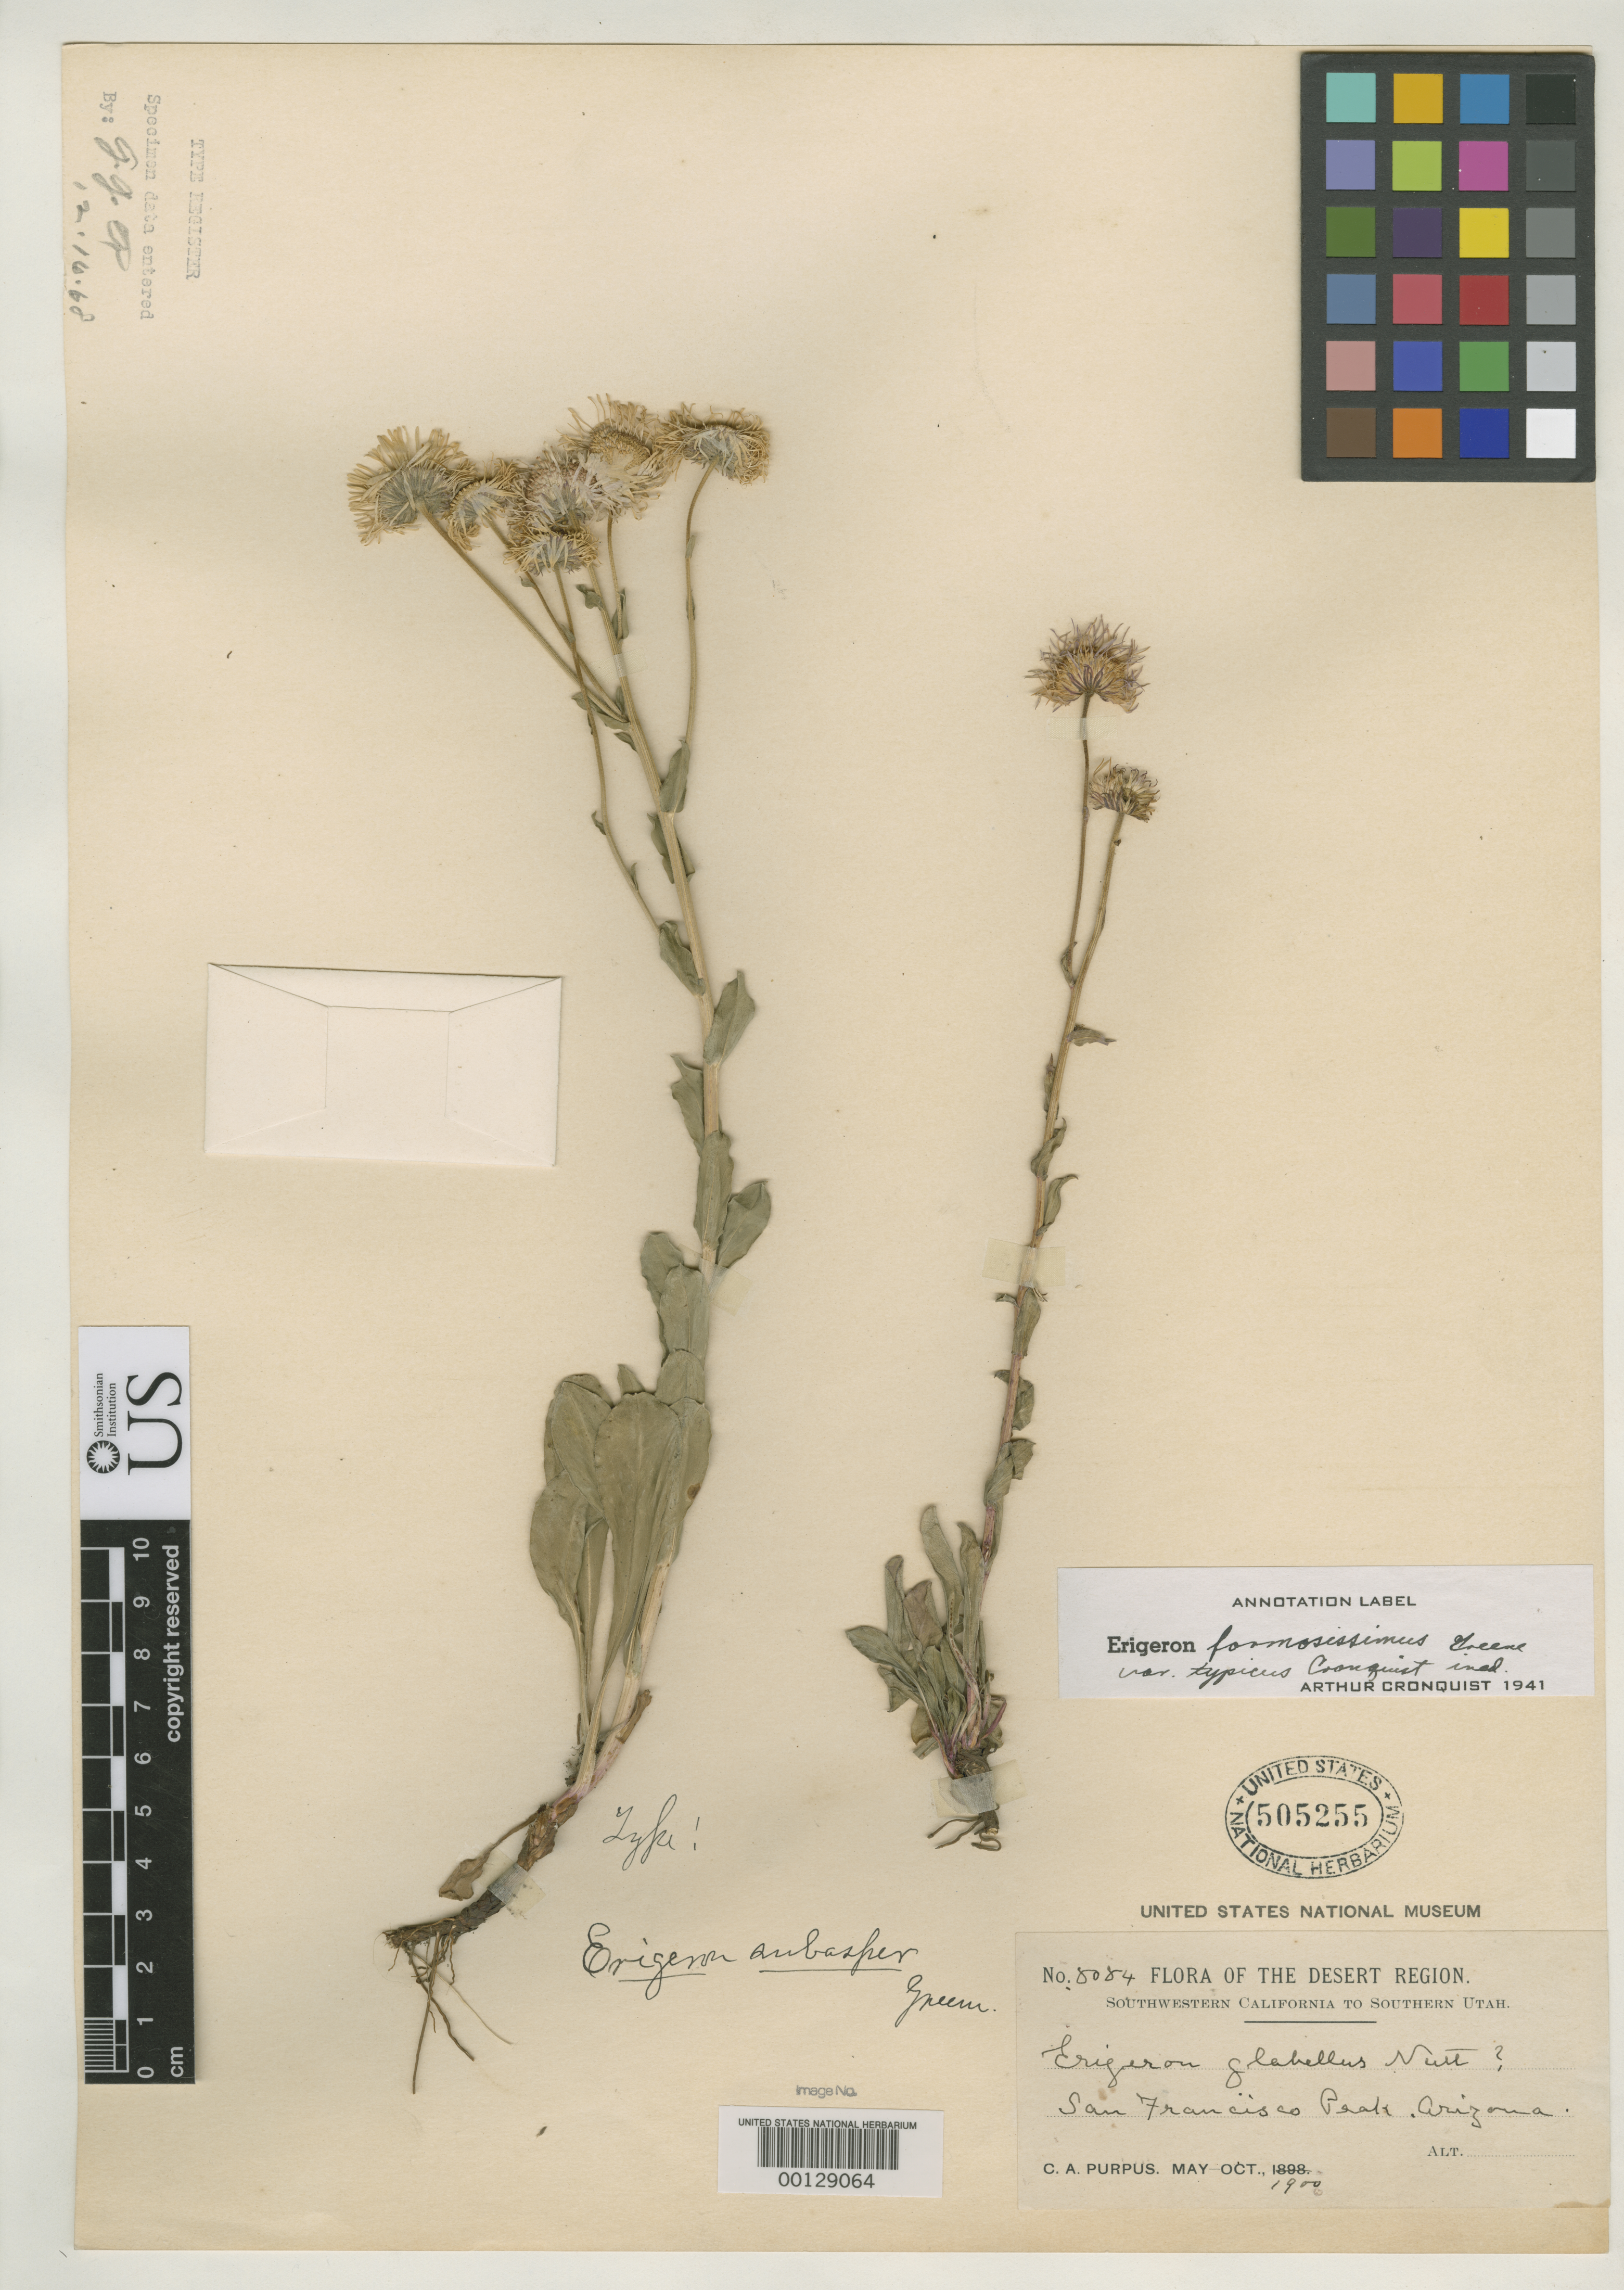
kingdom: Plantae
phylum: Tracheophyta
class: Magnoliopsida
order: Asterales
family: Asteraceae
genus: Erigeron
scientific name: Erigeron subasper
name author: Greene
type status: Isosyntype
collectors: C. A. Purpus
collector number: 8084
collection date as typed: May 1900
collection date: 1900-05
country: United States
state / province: Arizona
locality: San Francisco Mts.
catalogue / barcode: US 505255